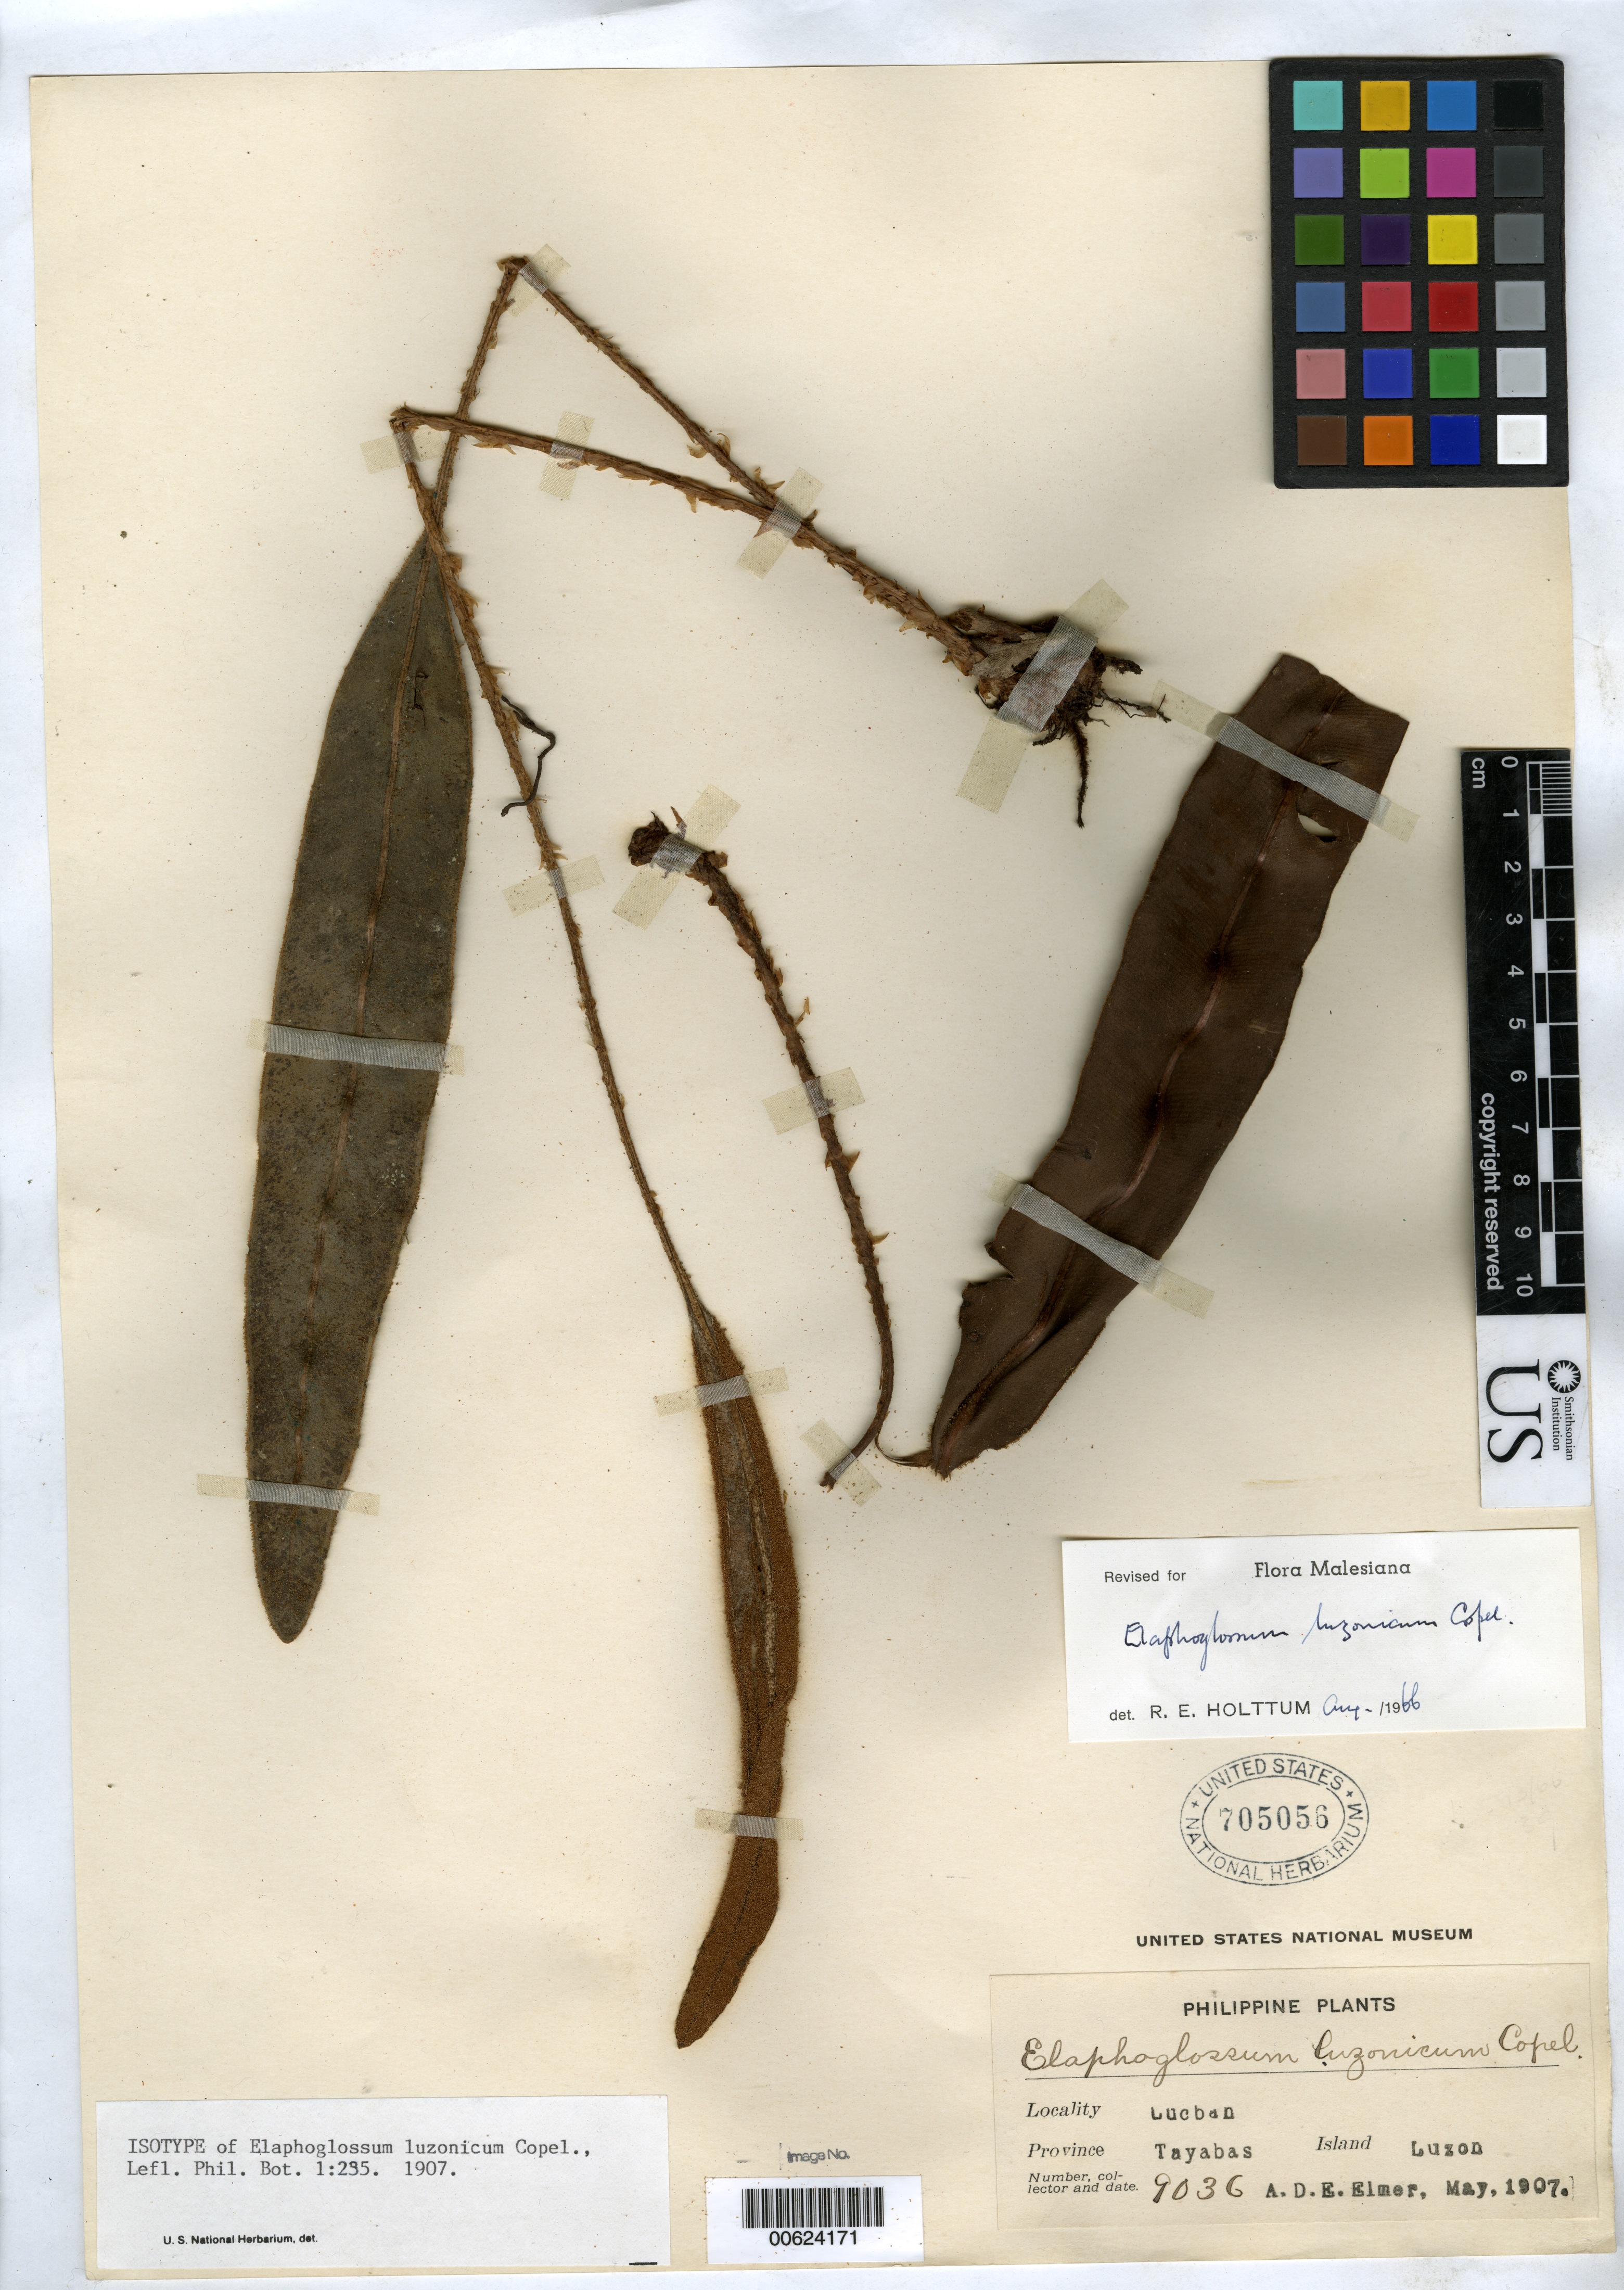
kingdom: Plantae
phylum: Tracheophyta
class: Polypodiopsida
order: Polypodiales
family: Dryopteridaceae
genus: Elaphoglossum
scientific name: Elaphoglossum luzonicum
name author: Copel. in Elmer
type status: Isotype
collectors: A. D. E. Elmer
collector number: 9036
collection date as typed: May 1907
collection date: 1907-05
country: Philippines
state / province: Calabarzon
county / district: Quezon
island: Luzon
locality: Lucban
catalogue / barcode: US 705056